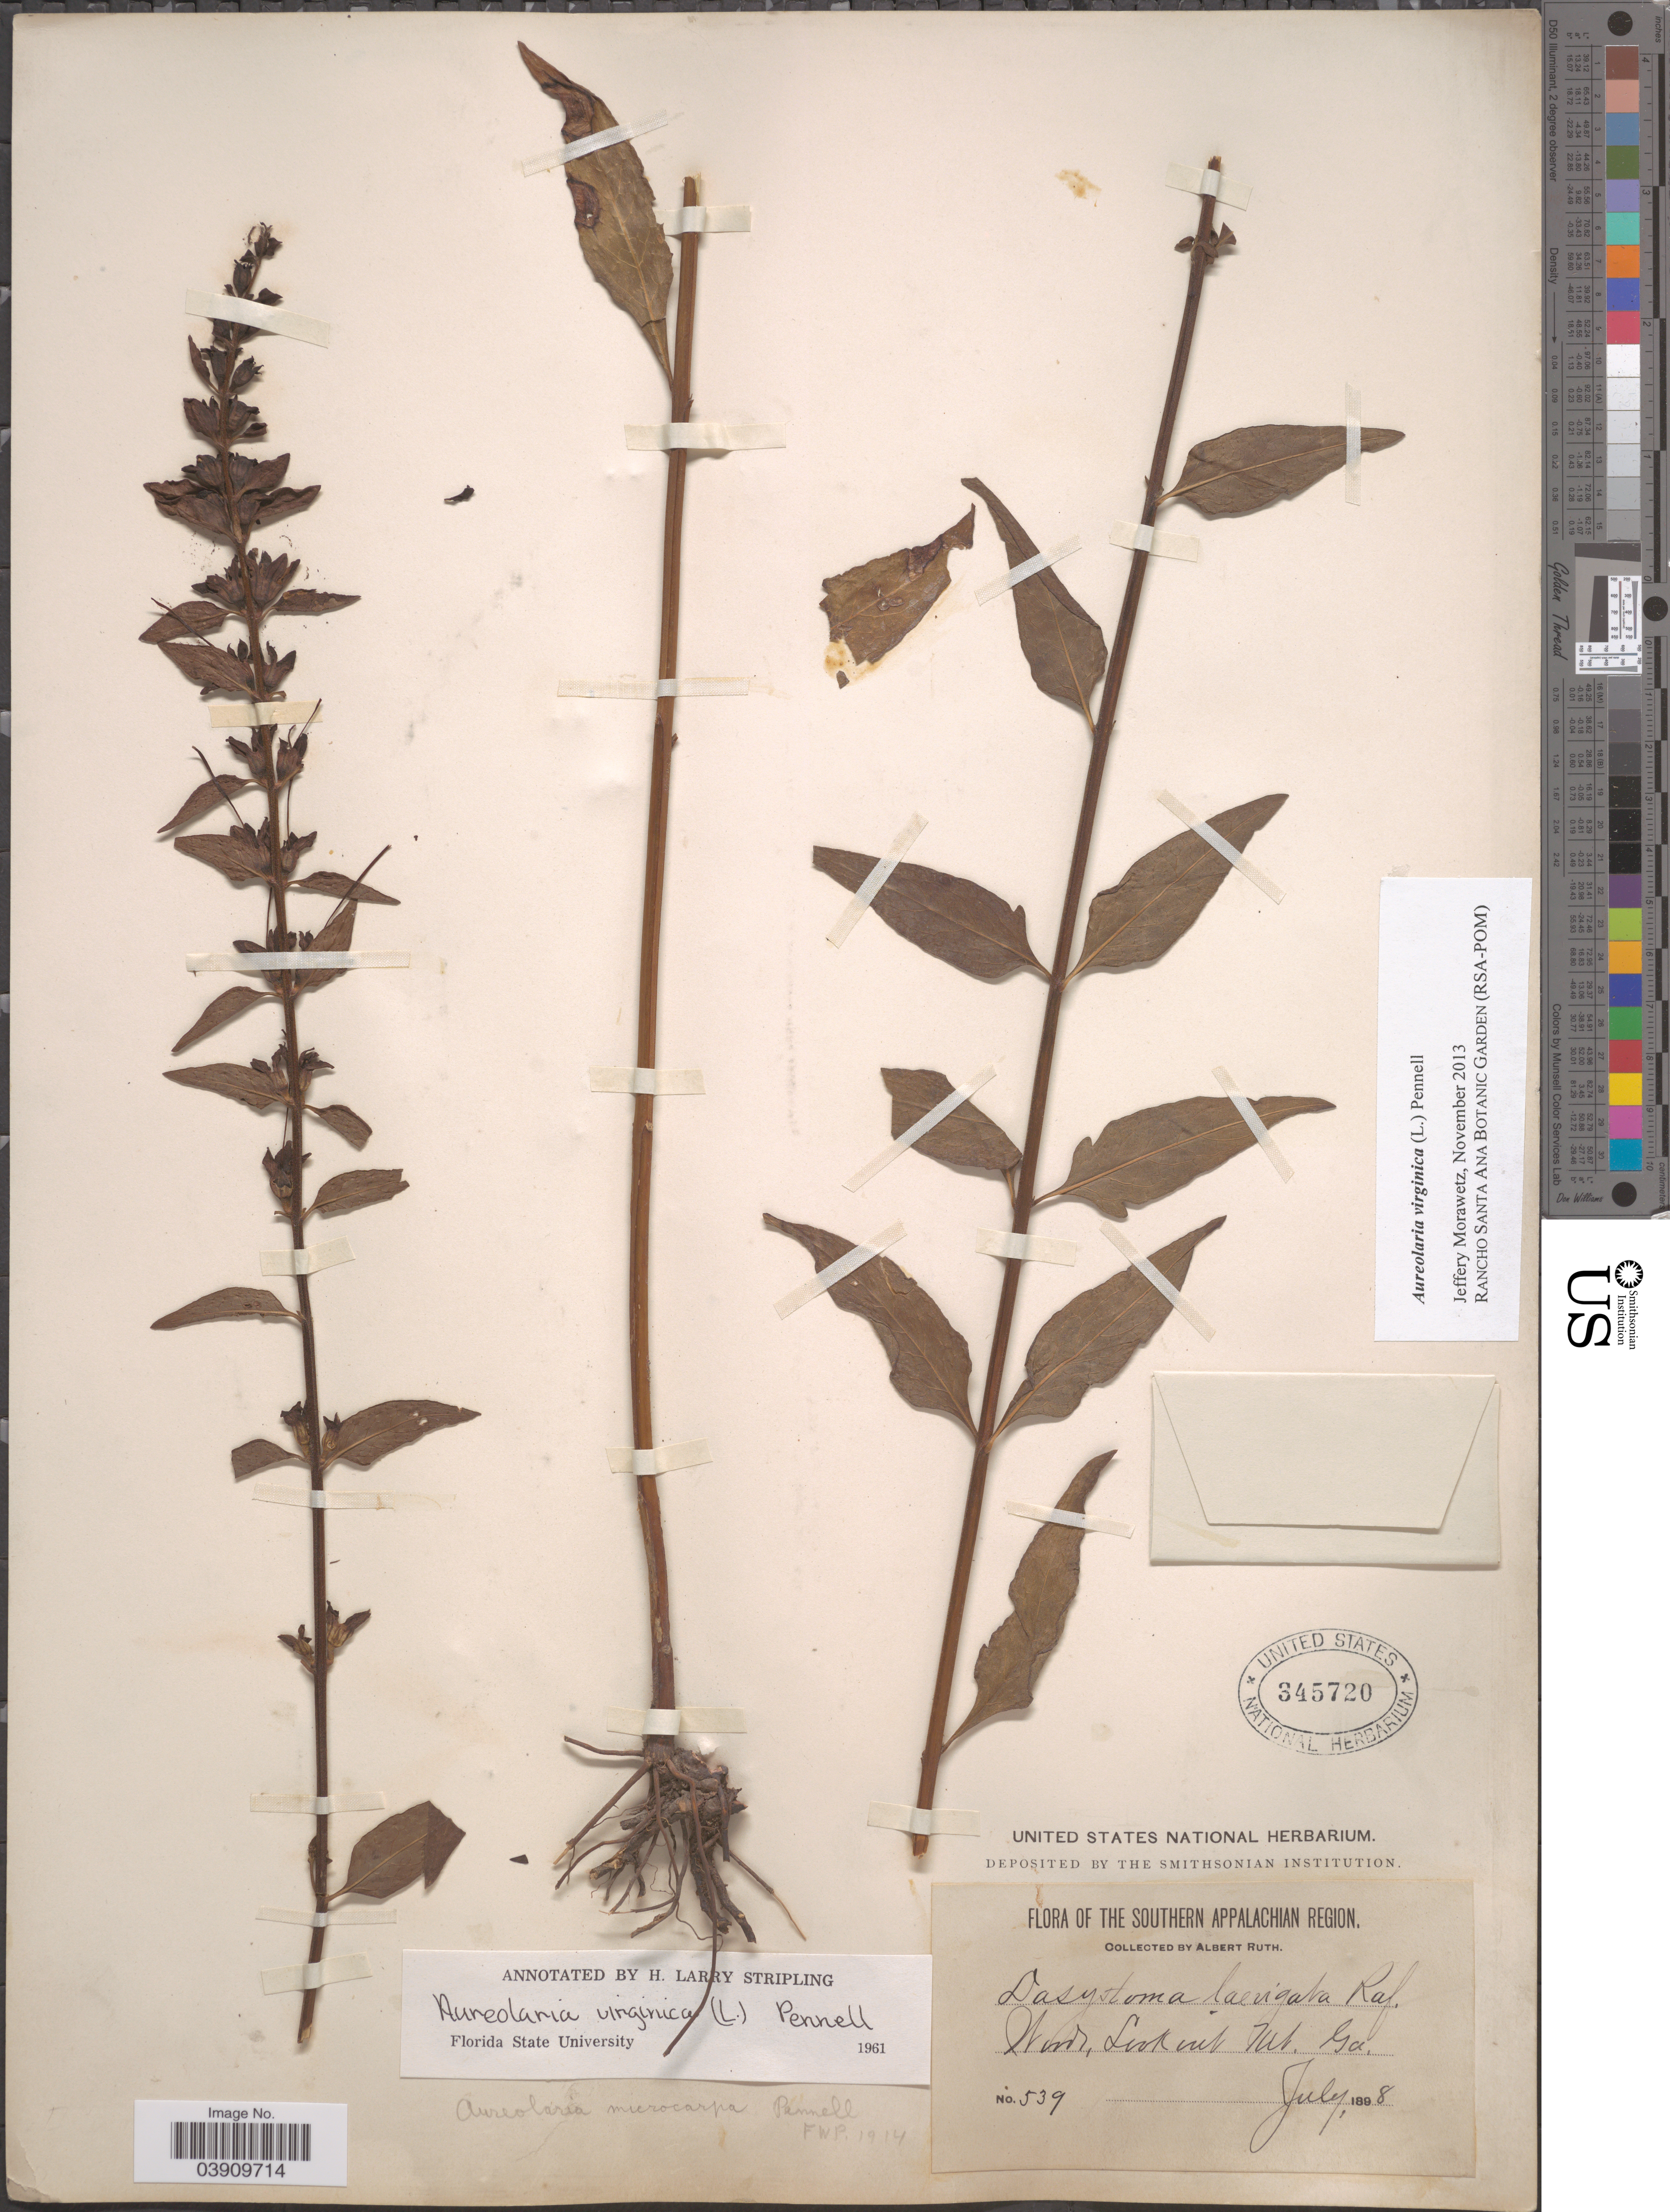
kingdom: Plantae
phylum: Tracheophyta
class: Magnoliopsida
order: Lamiales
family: Orobanchaceae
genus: Aureolaria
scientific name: Aureolaria virginica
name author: (L.) Pennell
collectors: A. Ruth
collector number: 539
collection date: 1898-07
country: United States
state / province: Georgia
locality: Southern Appalachian Region. Woods, Lookout Mt.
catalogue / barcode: US 345720